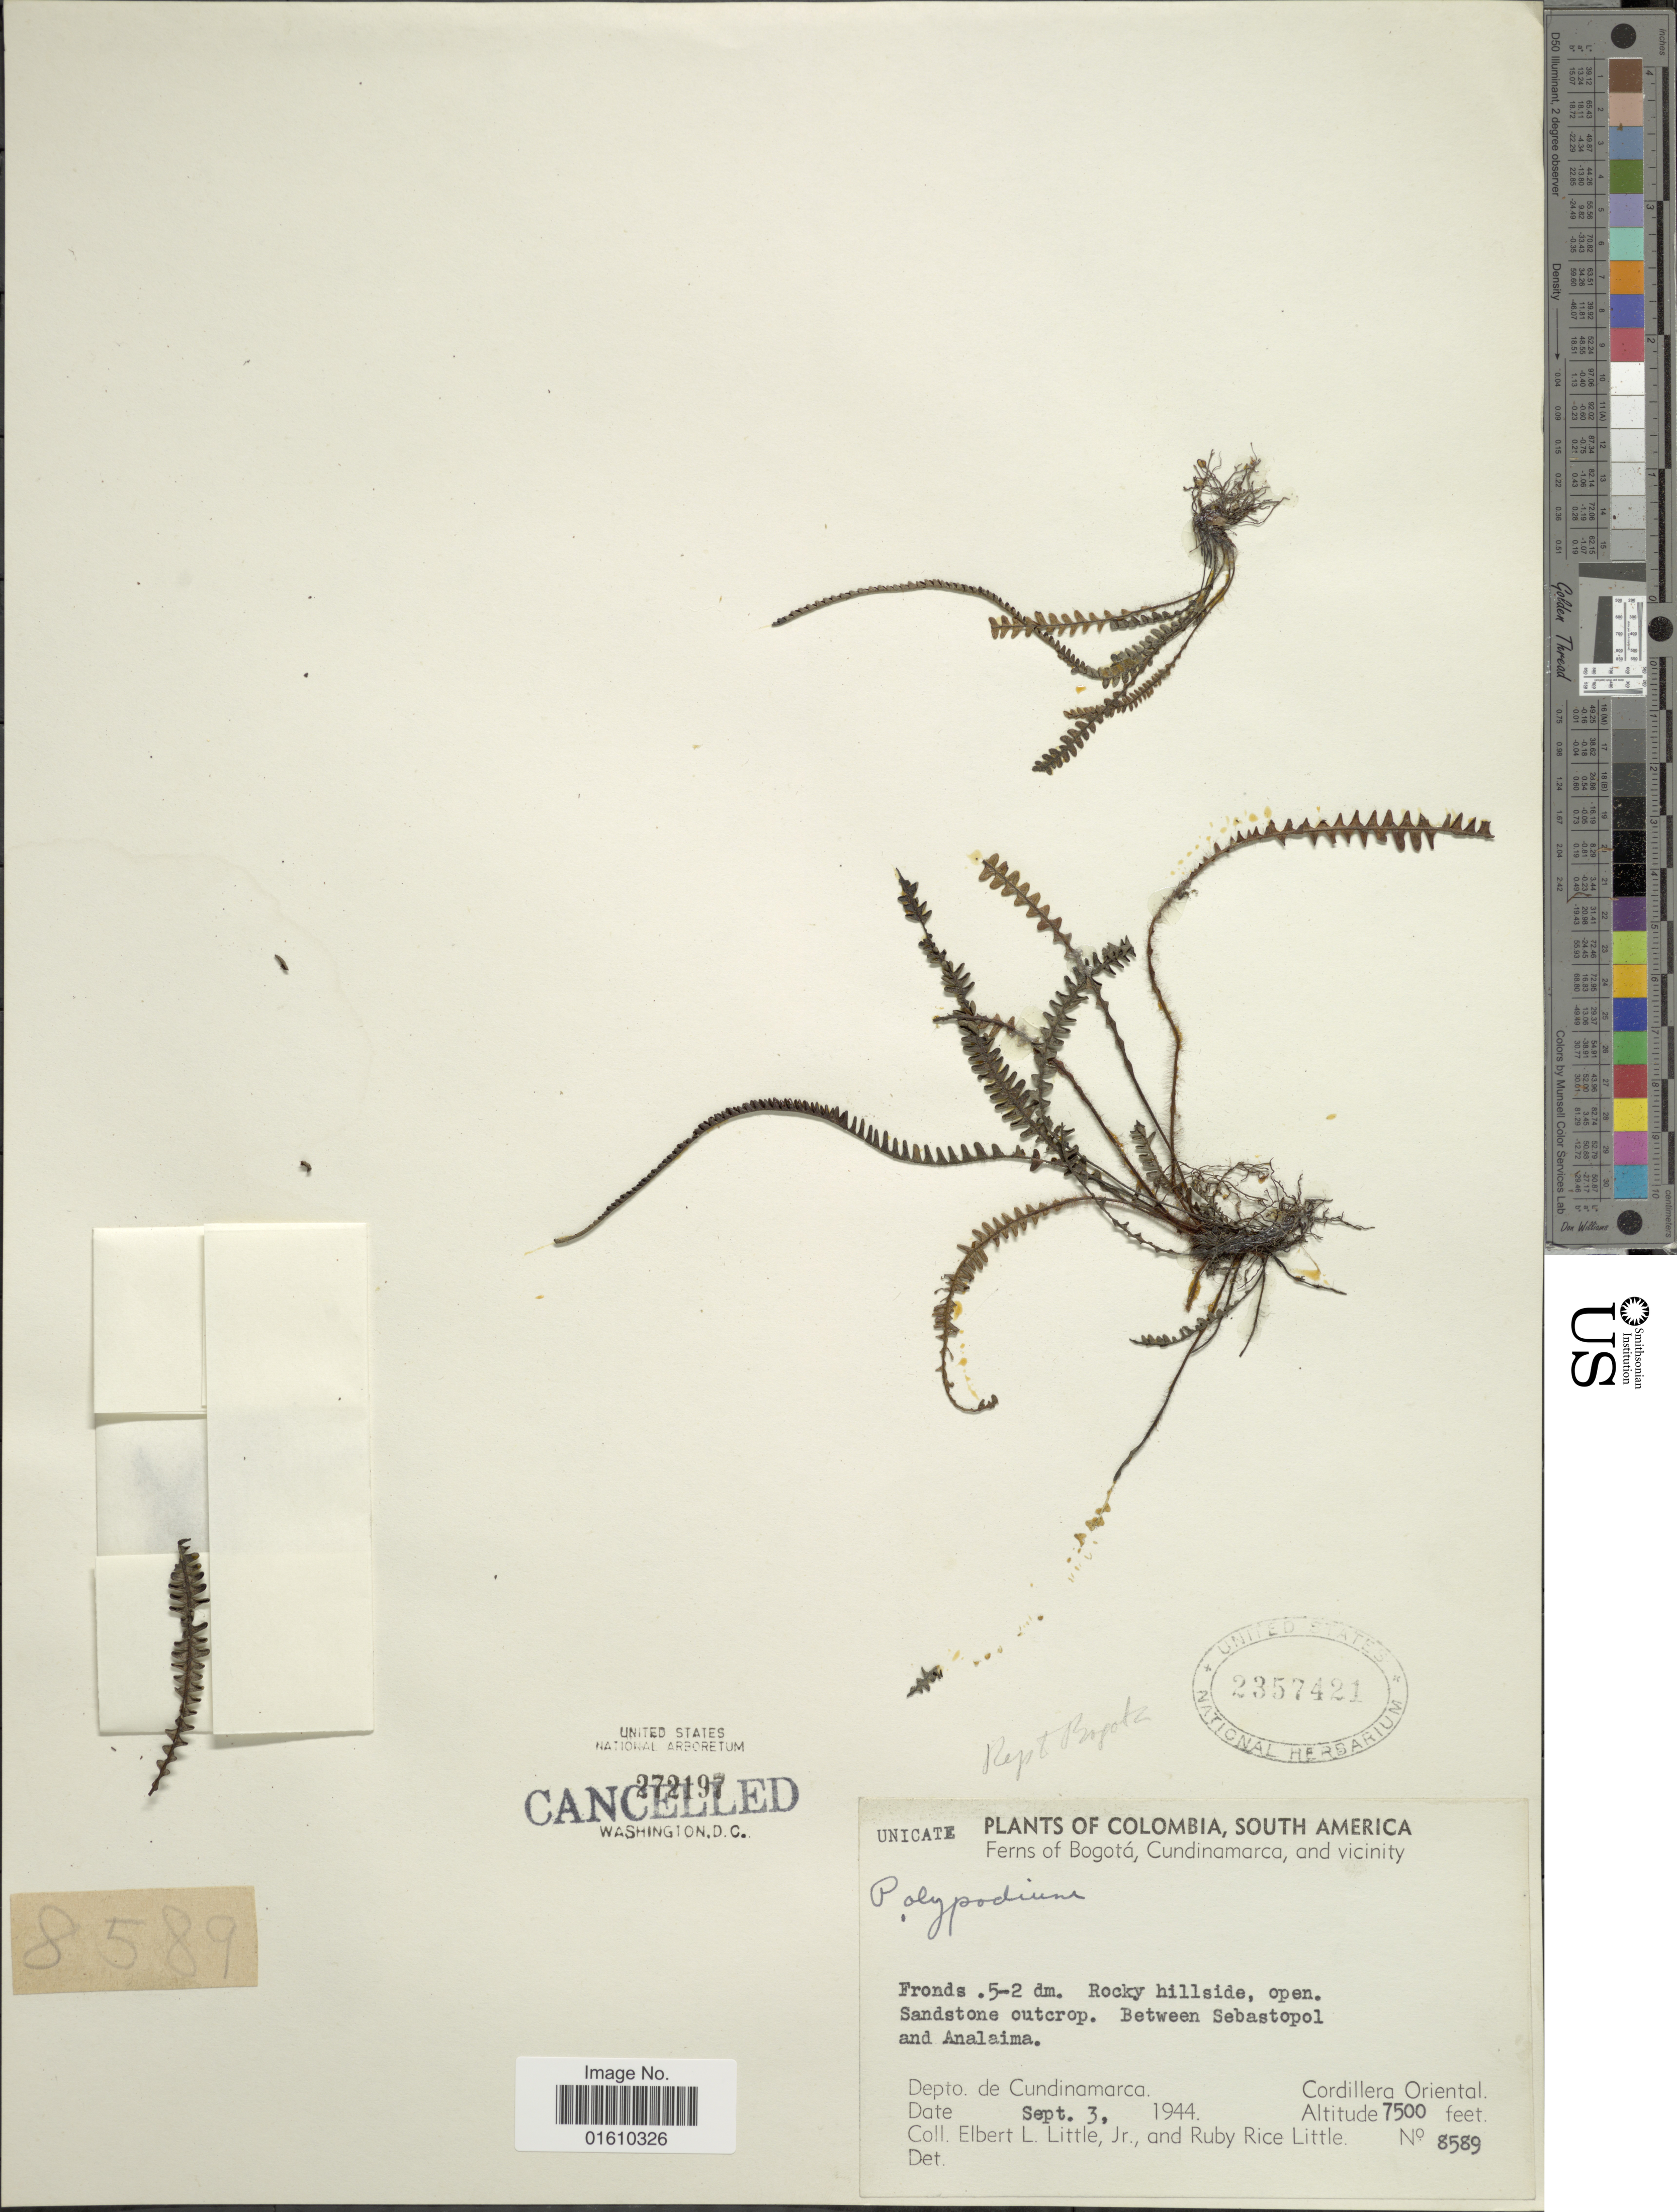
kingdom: Plantae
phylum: Tracheophyta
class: Polypodiopsida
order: Polypodiales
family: Polypodiaceae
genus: Melpomene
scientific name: Melpomene sp.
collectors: E. L. Little & R. R. Little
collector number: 8589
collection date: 1944-09-03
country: Colombia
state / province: Cundinamarca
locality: Ferns of Bogotá, Cundinamarca, and vicinity, Between Sebastopol and Analaima, Cordillera Oriental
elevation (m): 2286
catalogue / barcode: US 2357421